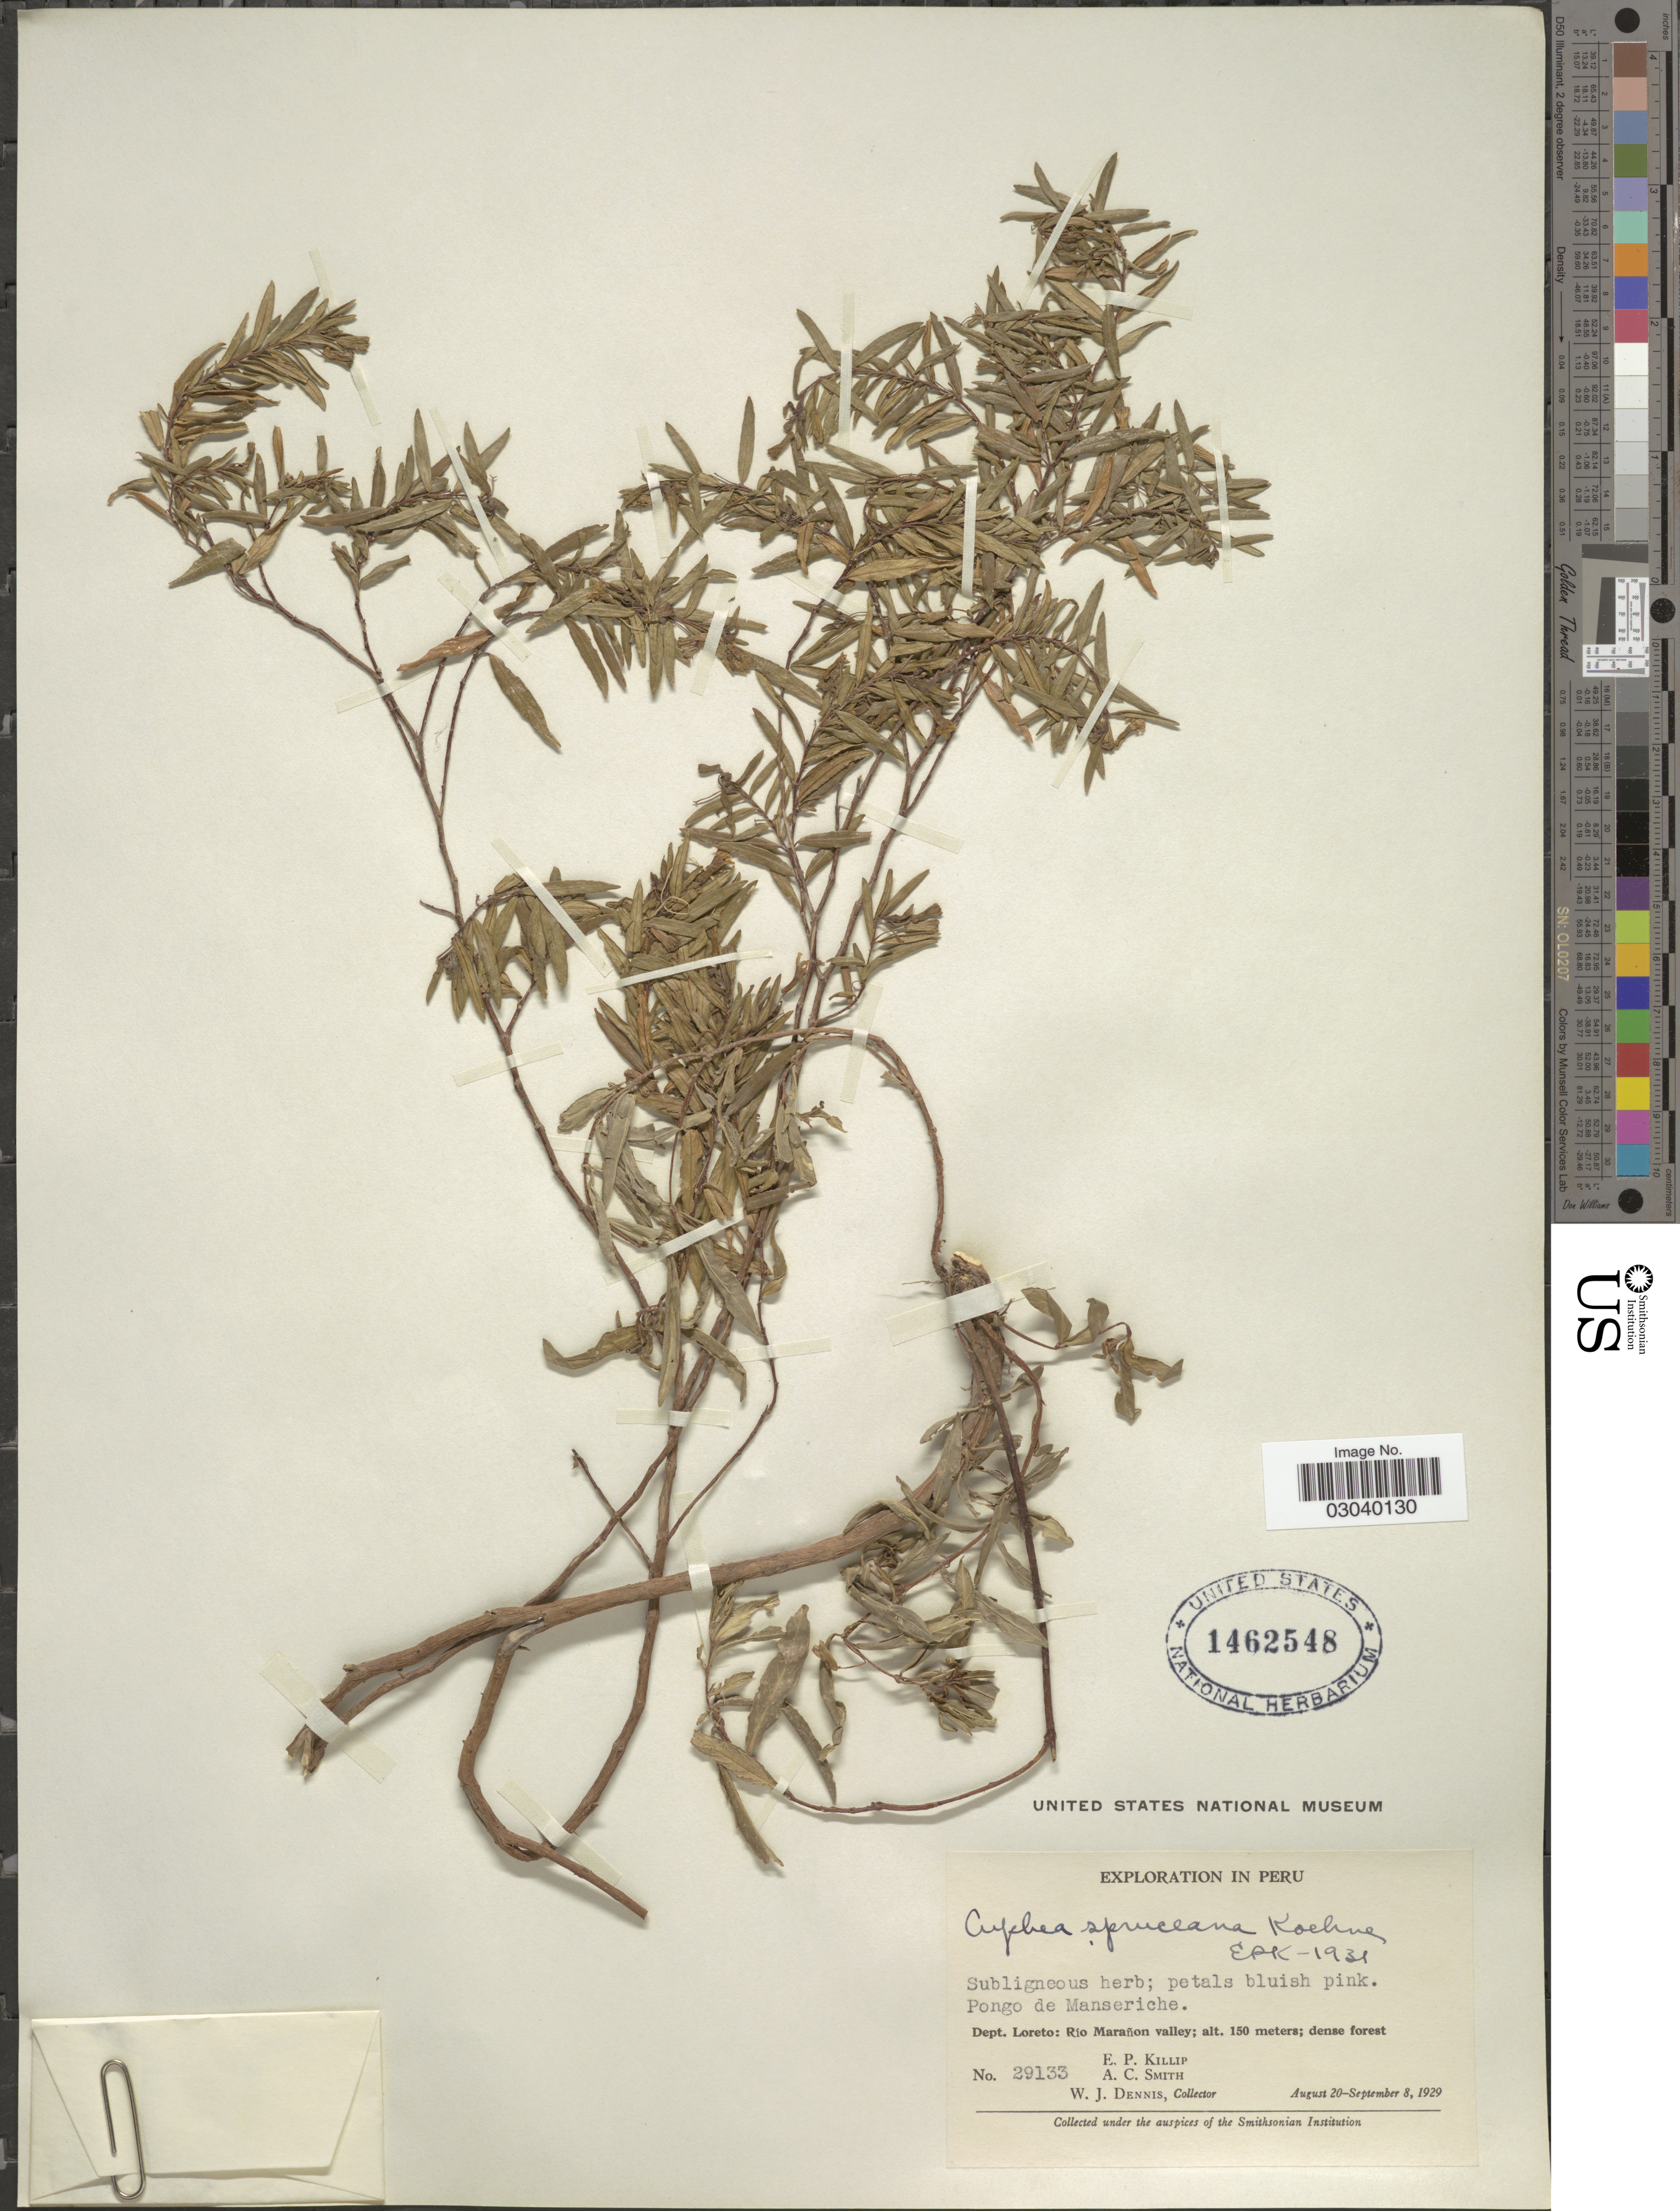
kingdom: Plantae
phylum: Tracheophyta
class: Magnoliopsida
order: Myrtales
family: Lythraceae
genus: Cuphea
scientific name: Cuphea spruceana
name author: Koehne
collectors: E. P. Killip, A. C. Smith & W. J. Dennis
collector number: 29133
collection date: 1929-08-20/1929-09-08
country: Peru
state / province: Loreto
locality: Pongo de Manseriche. Dept. Loreto: Río Marañon valley.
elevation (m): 150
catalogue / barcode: US 1462548